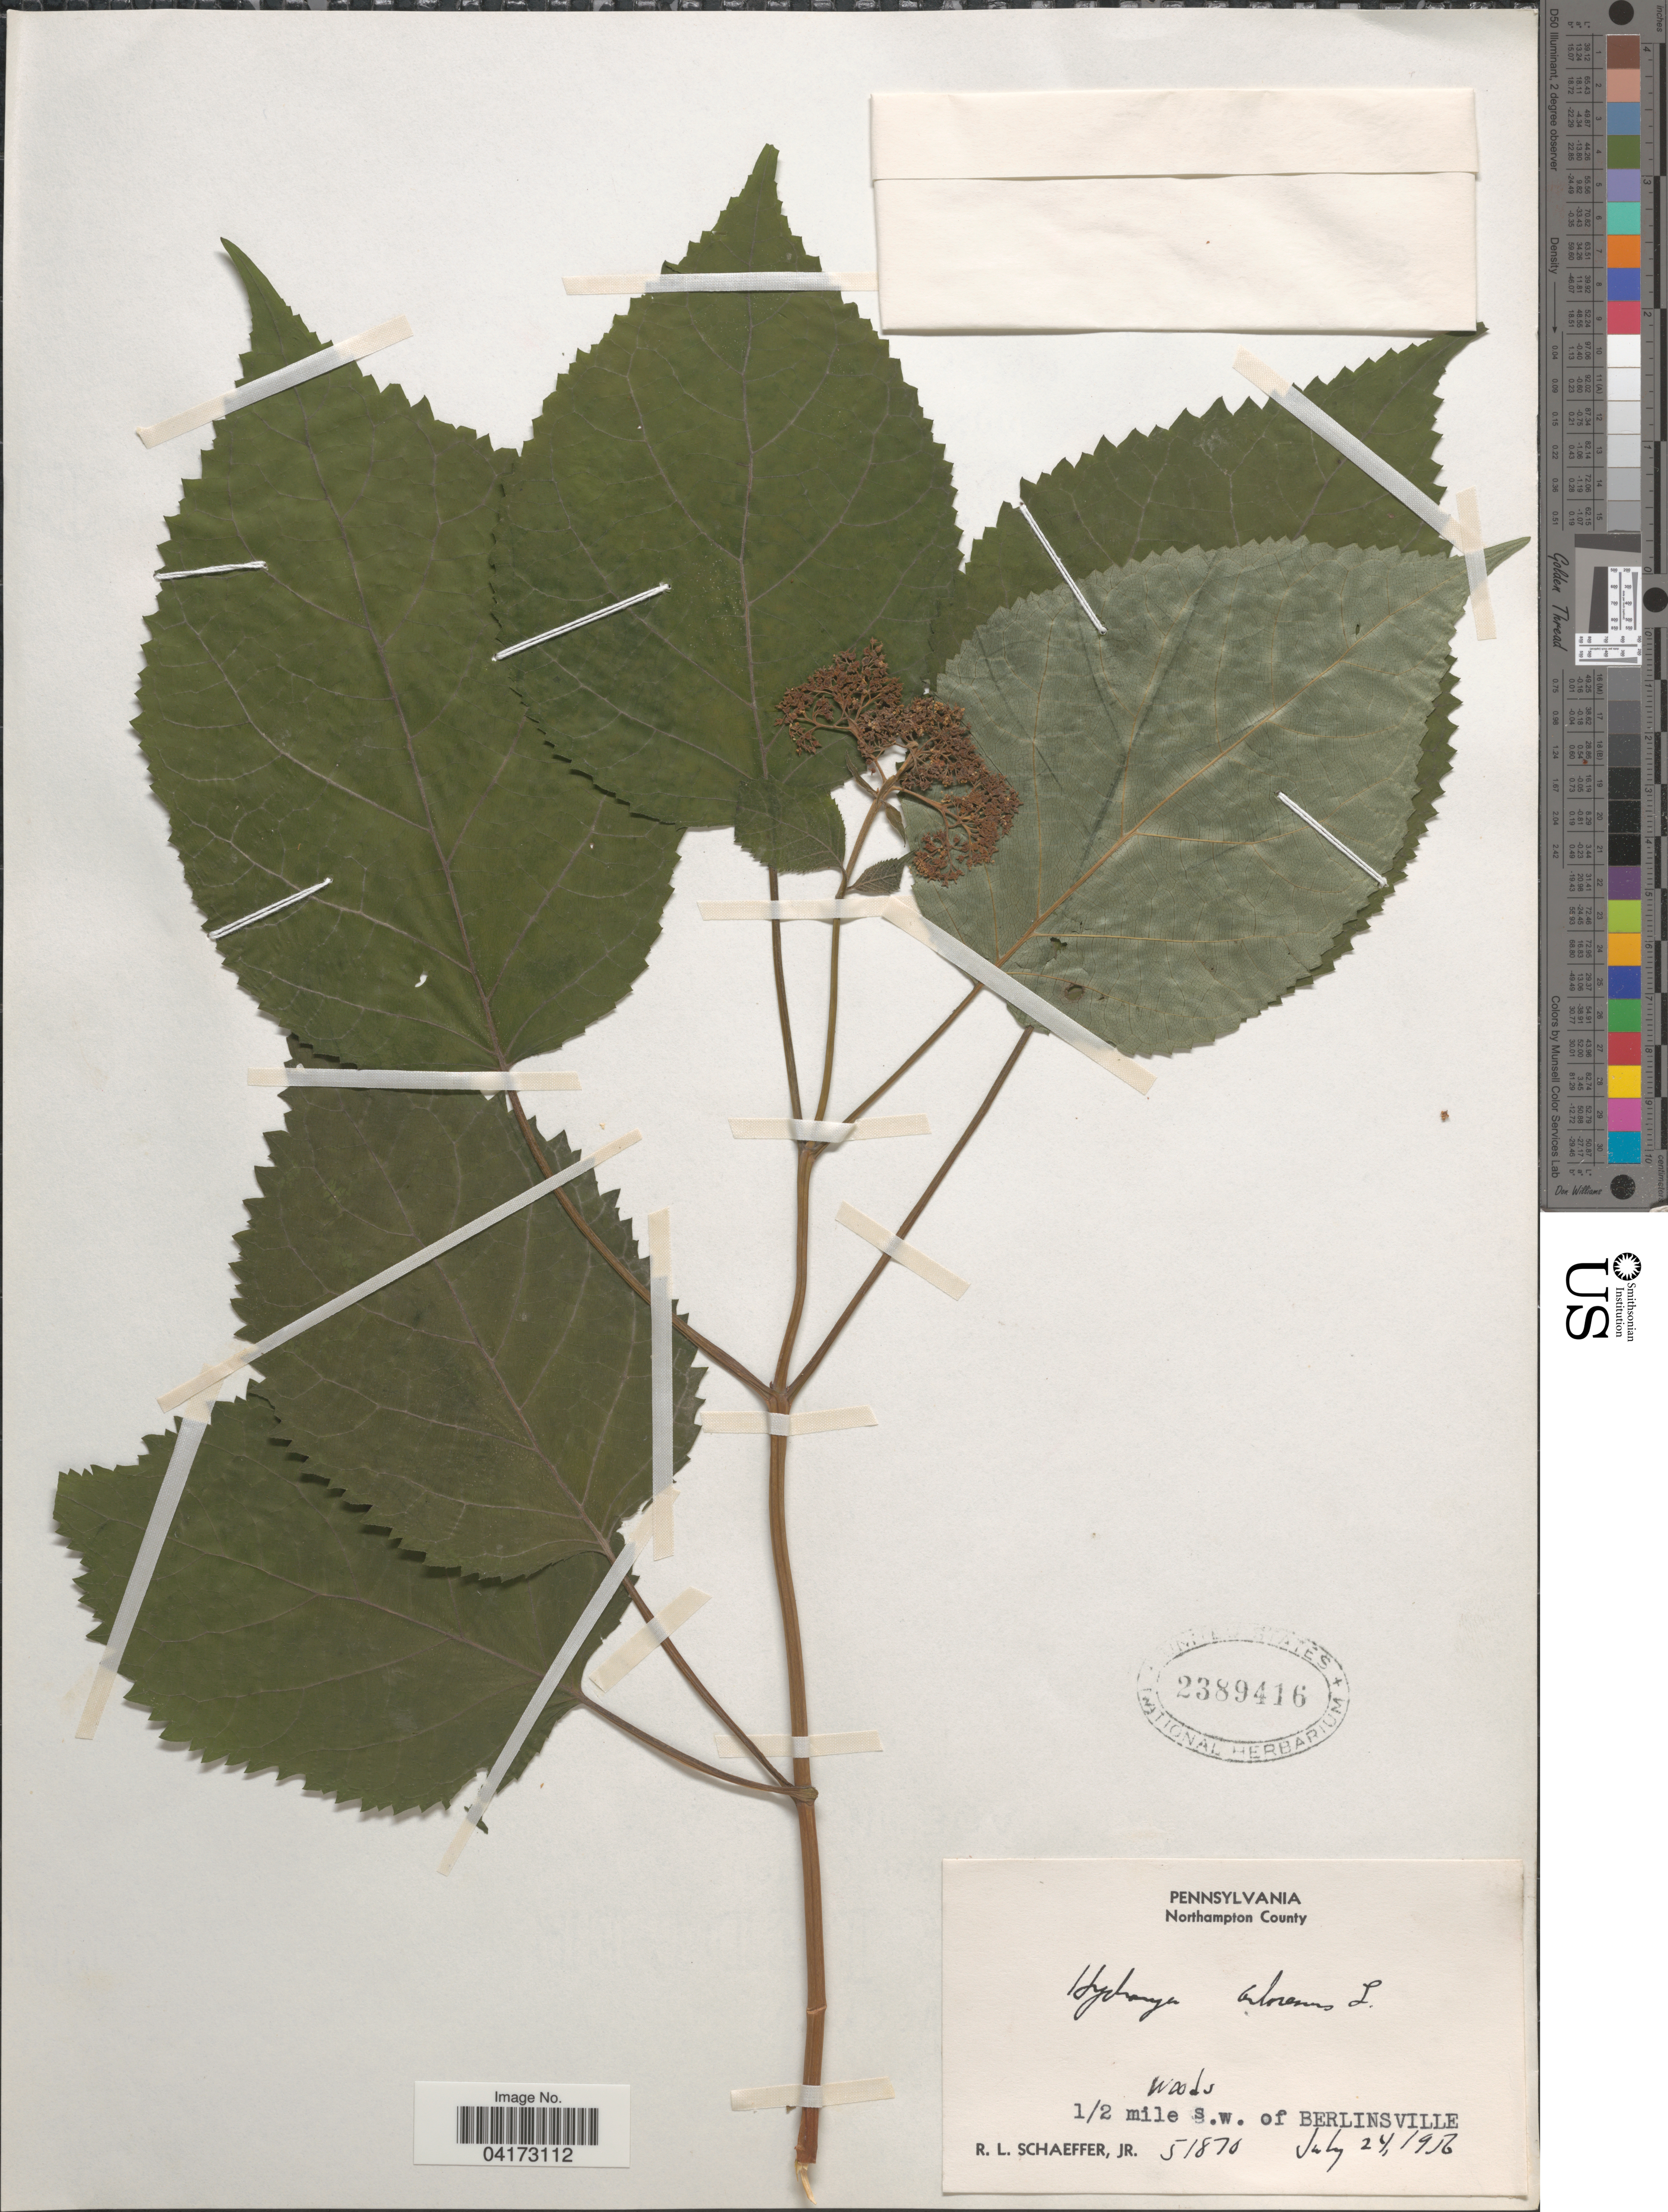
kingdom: Plantae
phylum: Tracheophyta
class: Magnoliopsida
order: Cornales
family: Hydrangeaceae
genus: Hydrangea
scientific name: Hydrangea arborescens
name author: L.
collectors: R. L. Schaeffer Jr.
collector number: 51870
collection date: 1956-07-24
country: United States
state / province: Pennsylvania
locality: Northampton County. ½ mile s.w. of Berlinsville.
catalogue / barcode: US 2389416